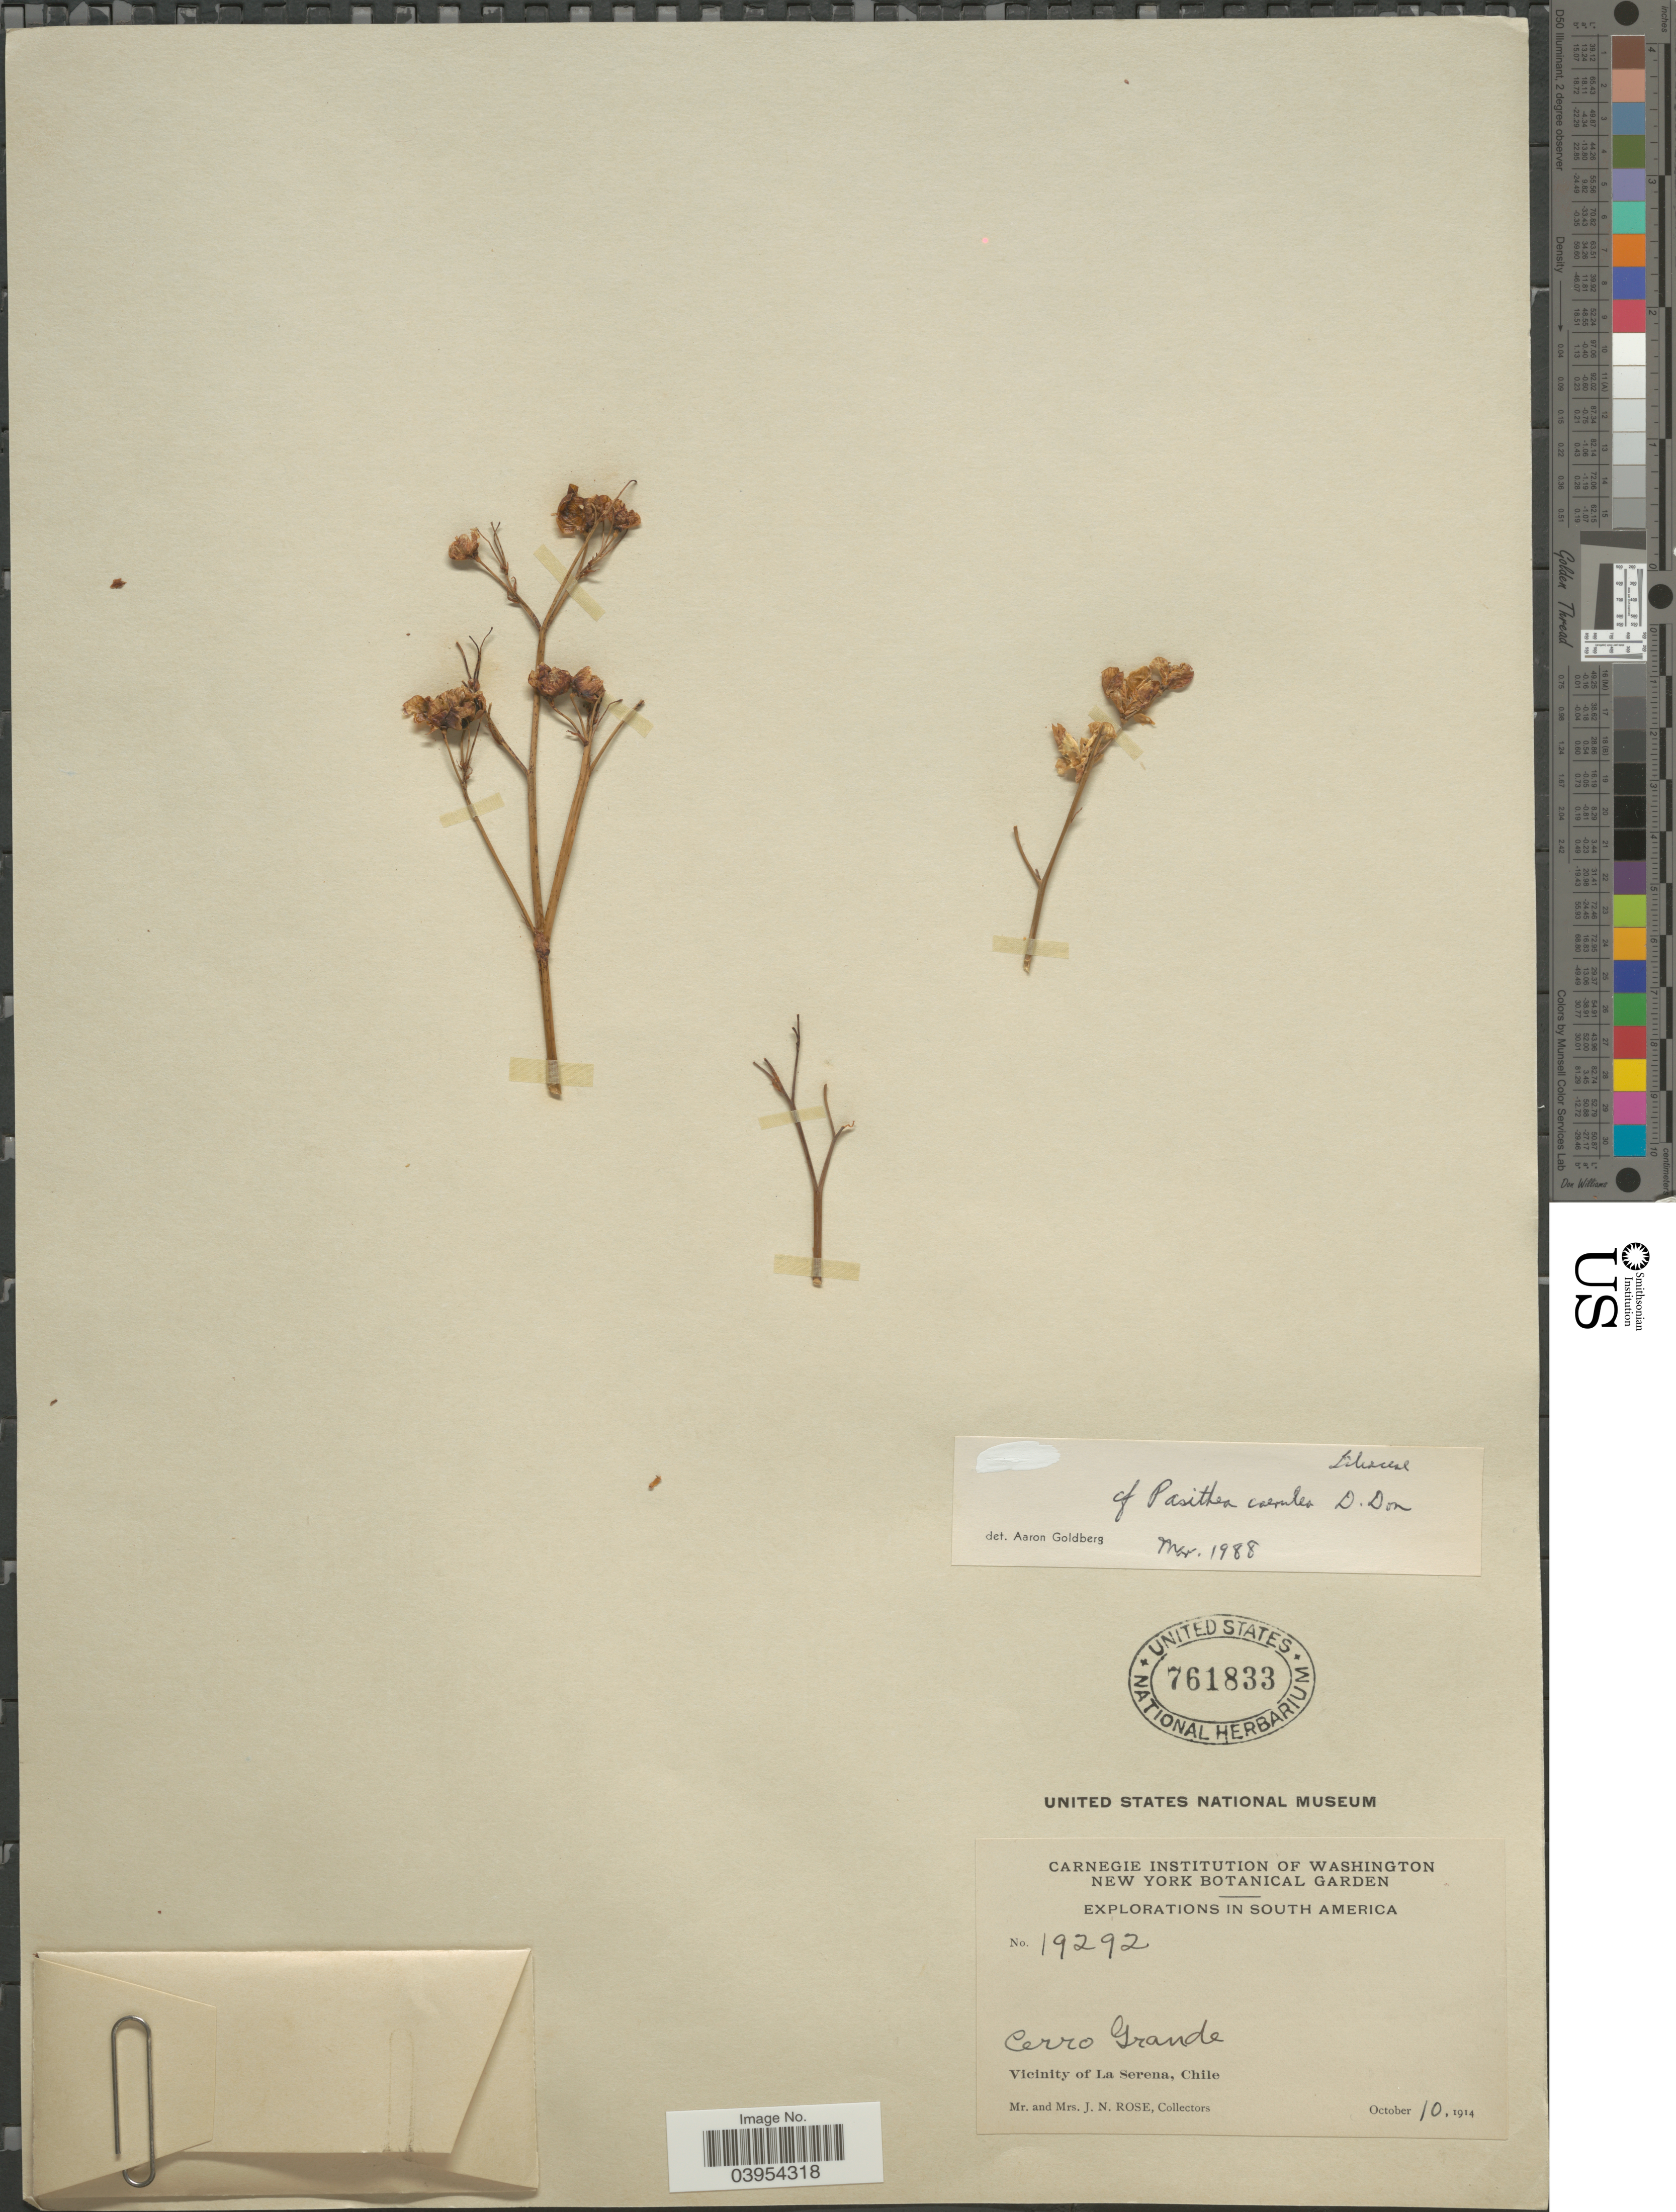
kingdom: Plantae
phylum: Tracheophyta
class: Liliopsida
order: Asparagales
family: Asphodelaceae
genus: Pasithea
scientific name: Pasithea caerulea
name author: (Ruiz & Pav.) D. Don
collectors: J. N. Rose & L. B. Rose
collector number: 19292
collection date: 1914-10-10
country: Chile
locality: Cerro Grande. Vicinity of La Serena.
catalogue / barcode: US 761833